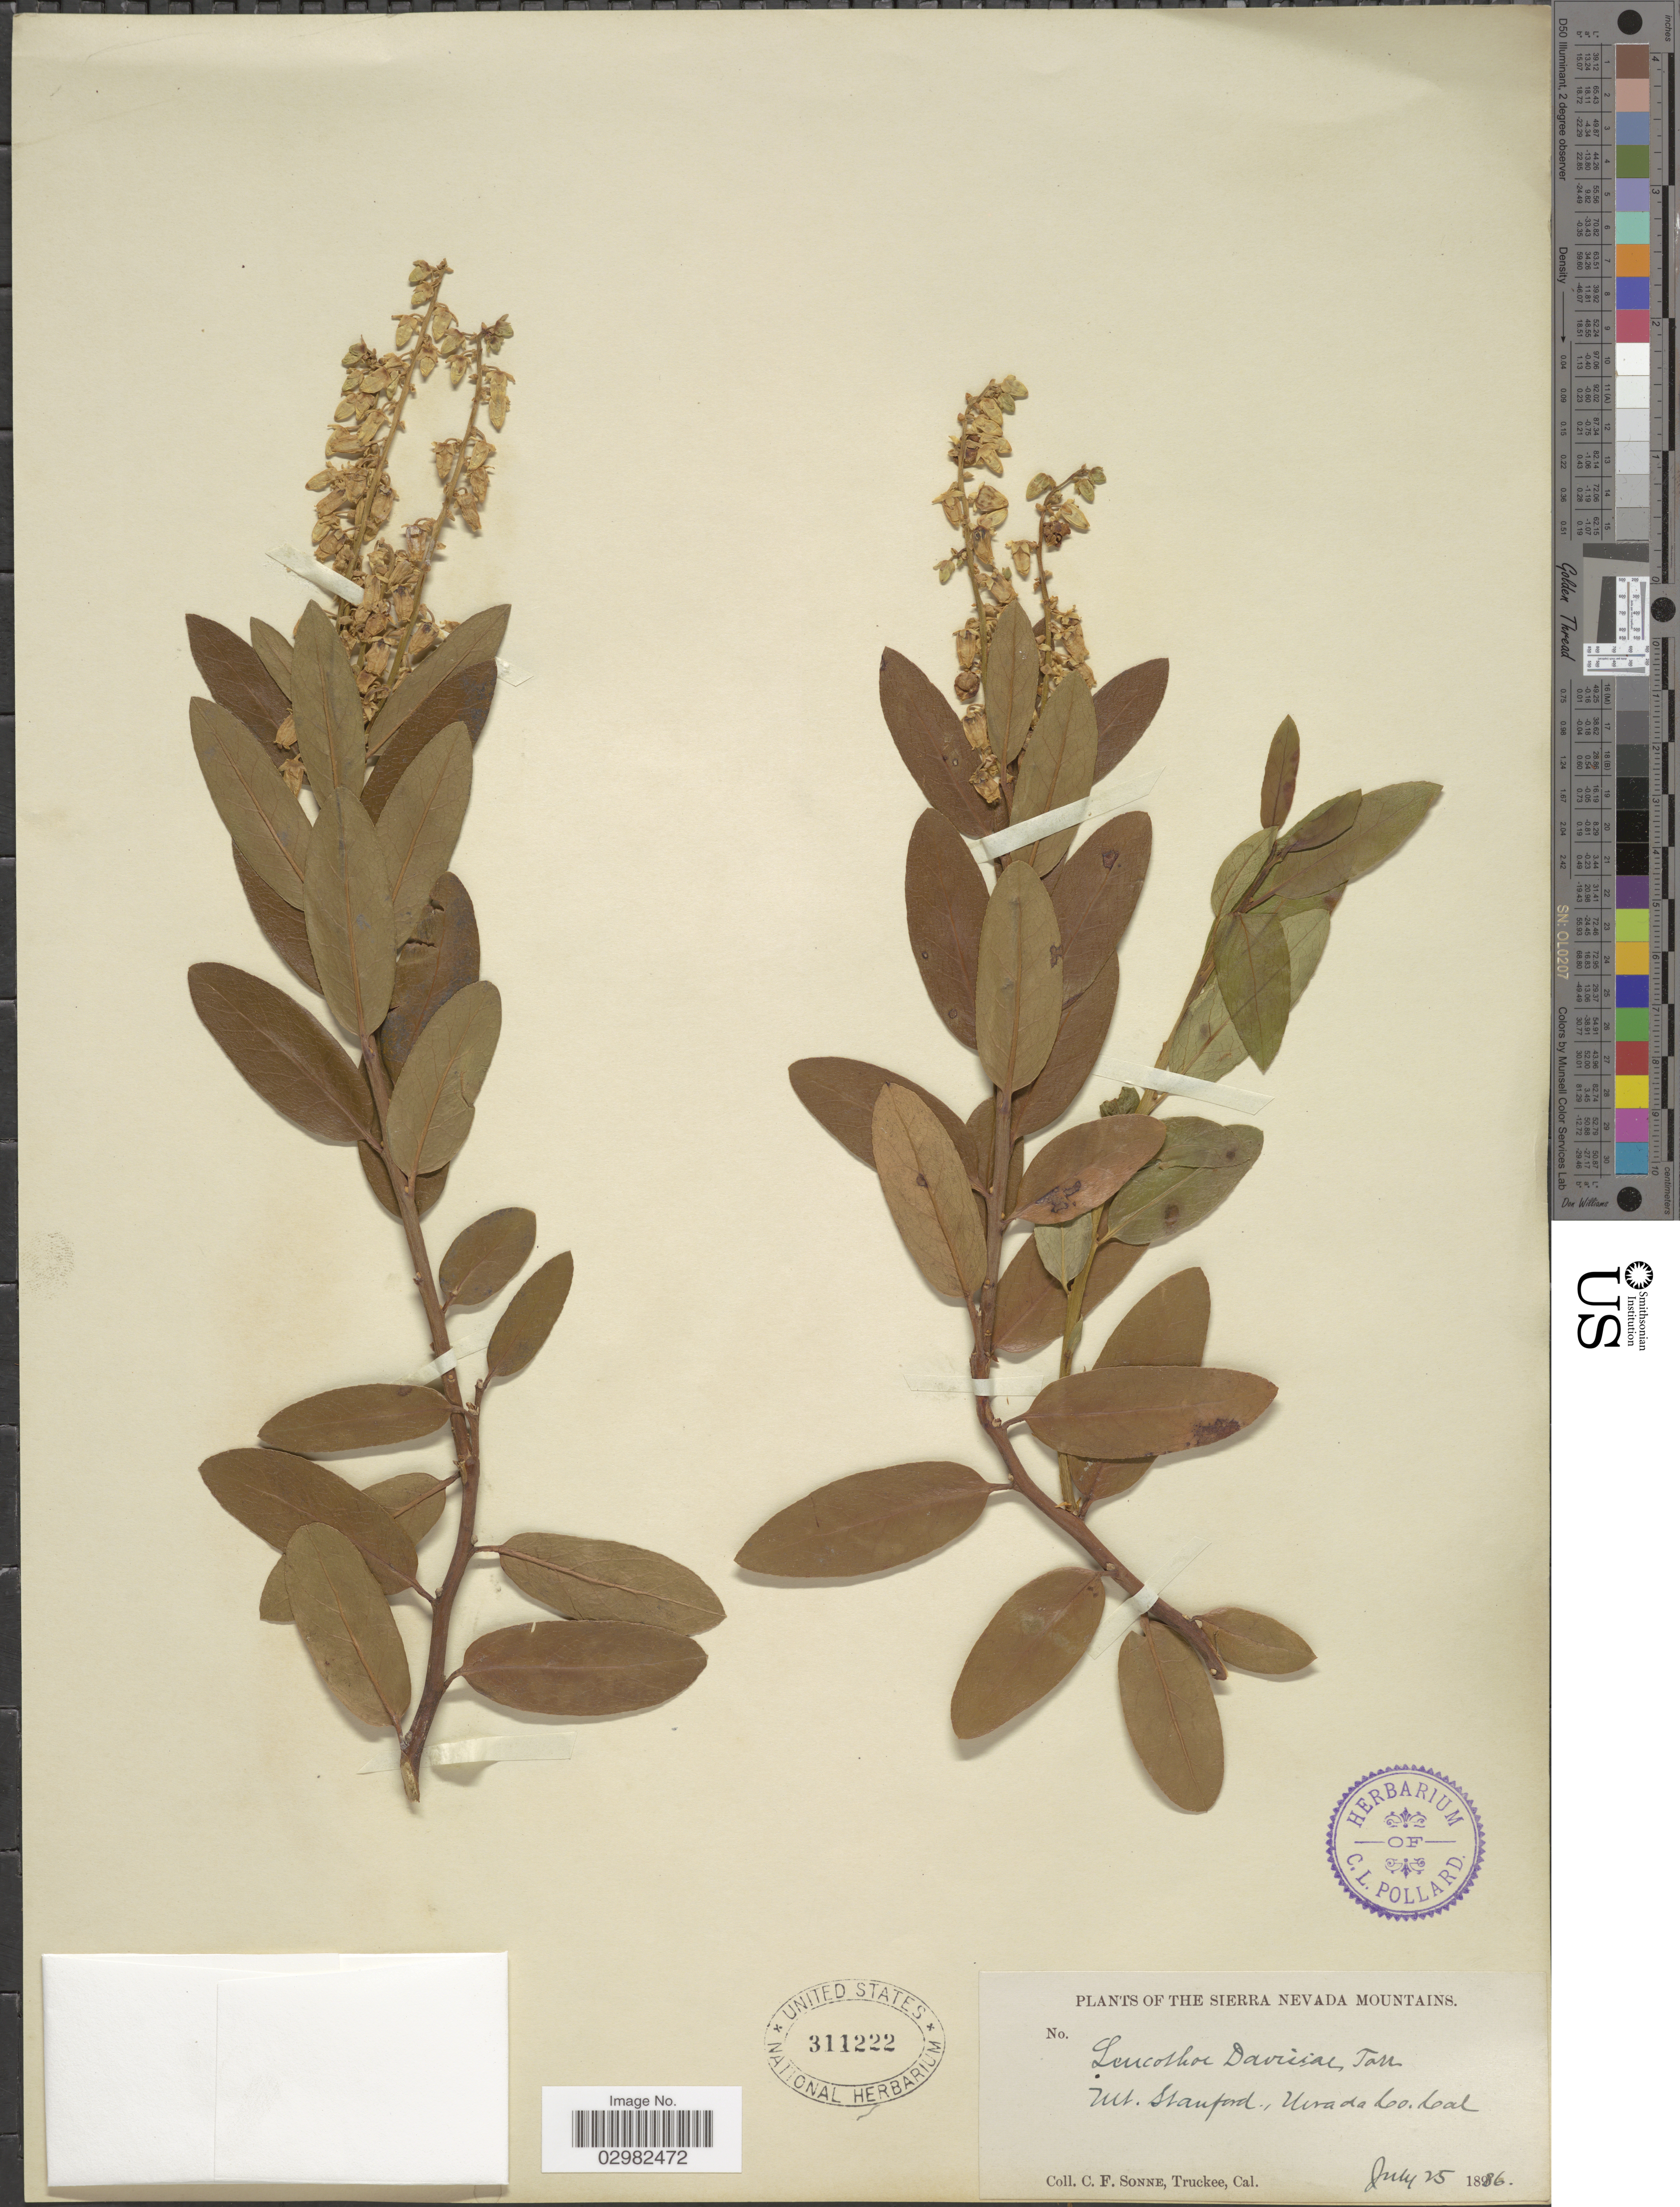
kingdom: Plantae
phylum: Tracheophyta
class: Magnoliopsida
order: Ericales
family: Ericaceae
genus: Leucothoe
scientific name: Leucothoë davisiae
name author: Torr.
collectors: C. Sonne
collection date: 1886-07-25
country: United States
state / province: California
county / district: Nevada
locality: Sierra Nevada Mountains, Mt. Stanford, Nevada Co. Cal.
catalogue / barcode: US 311222